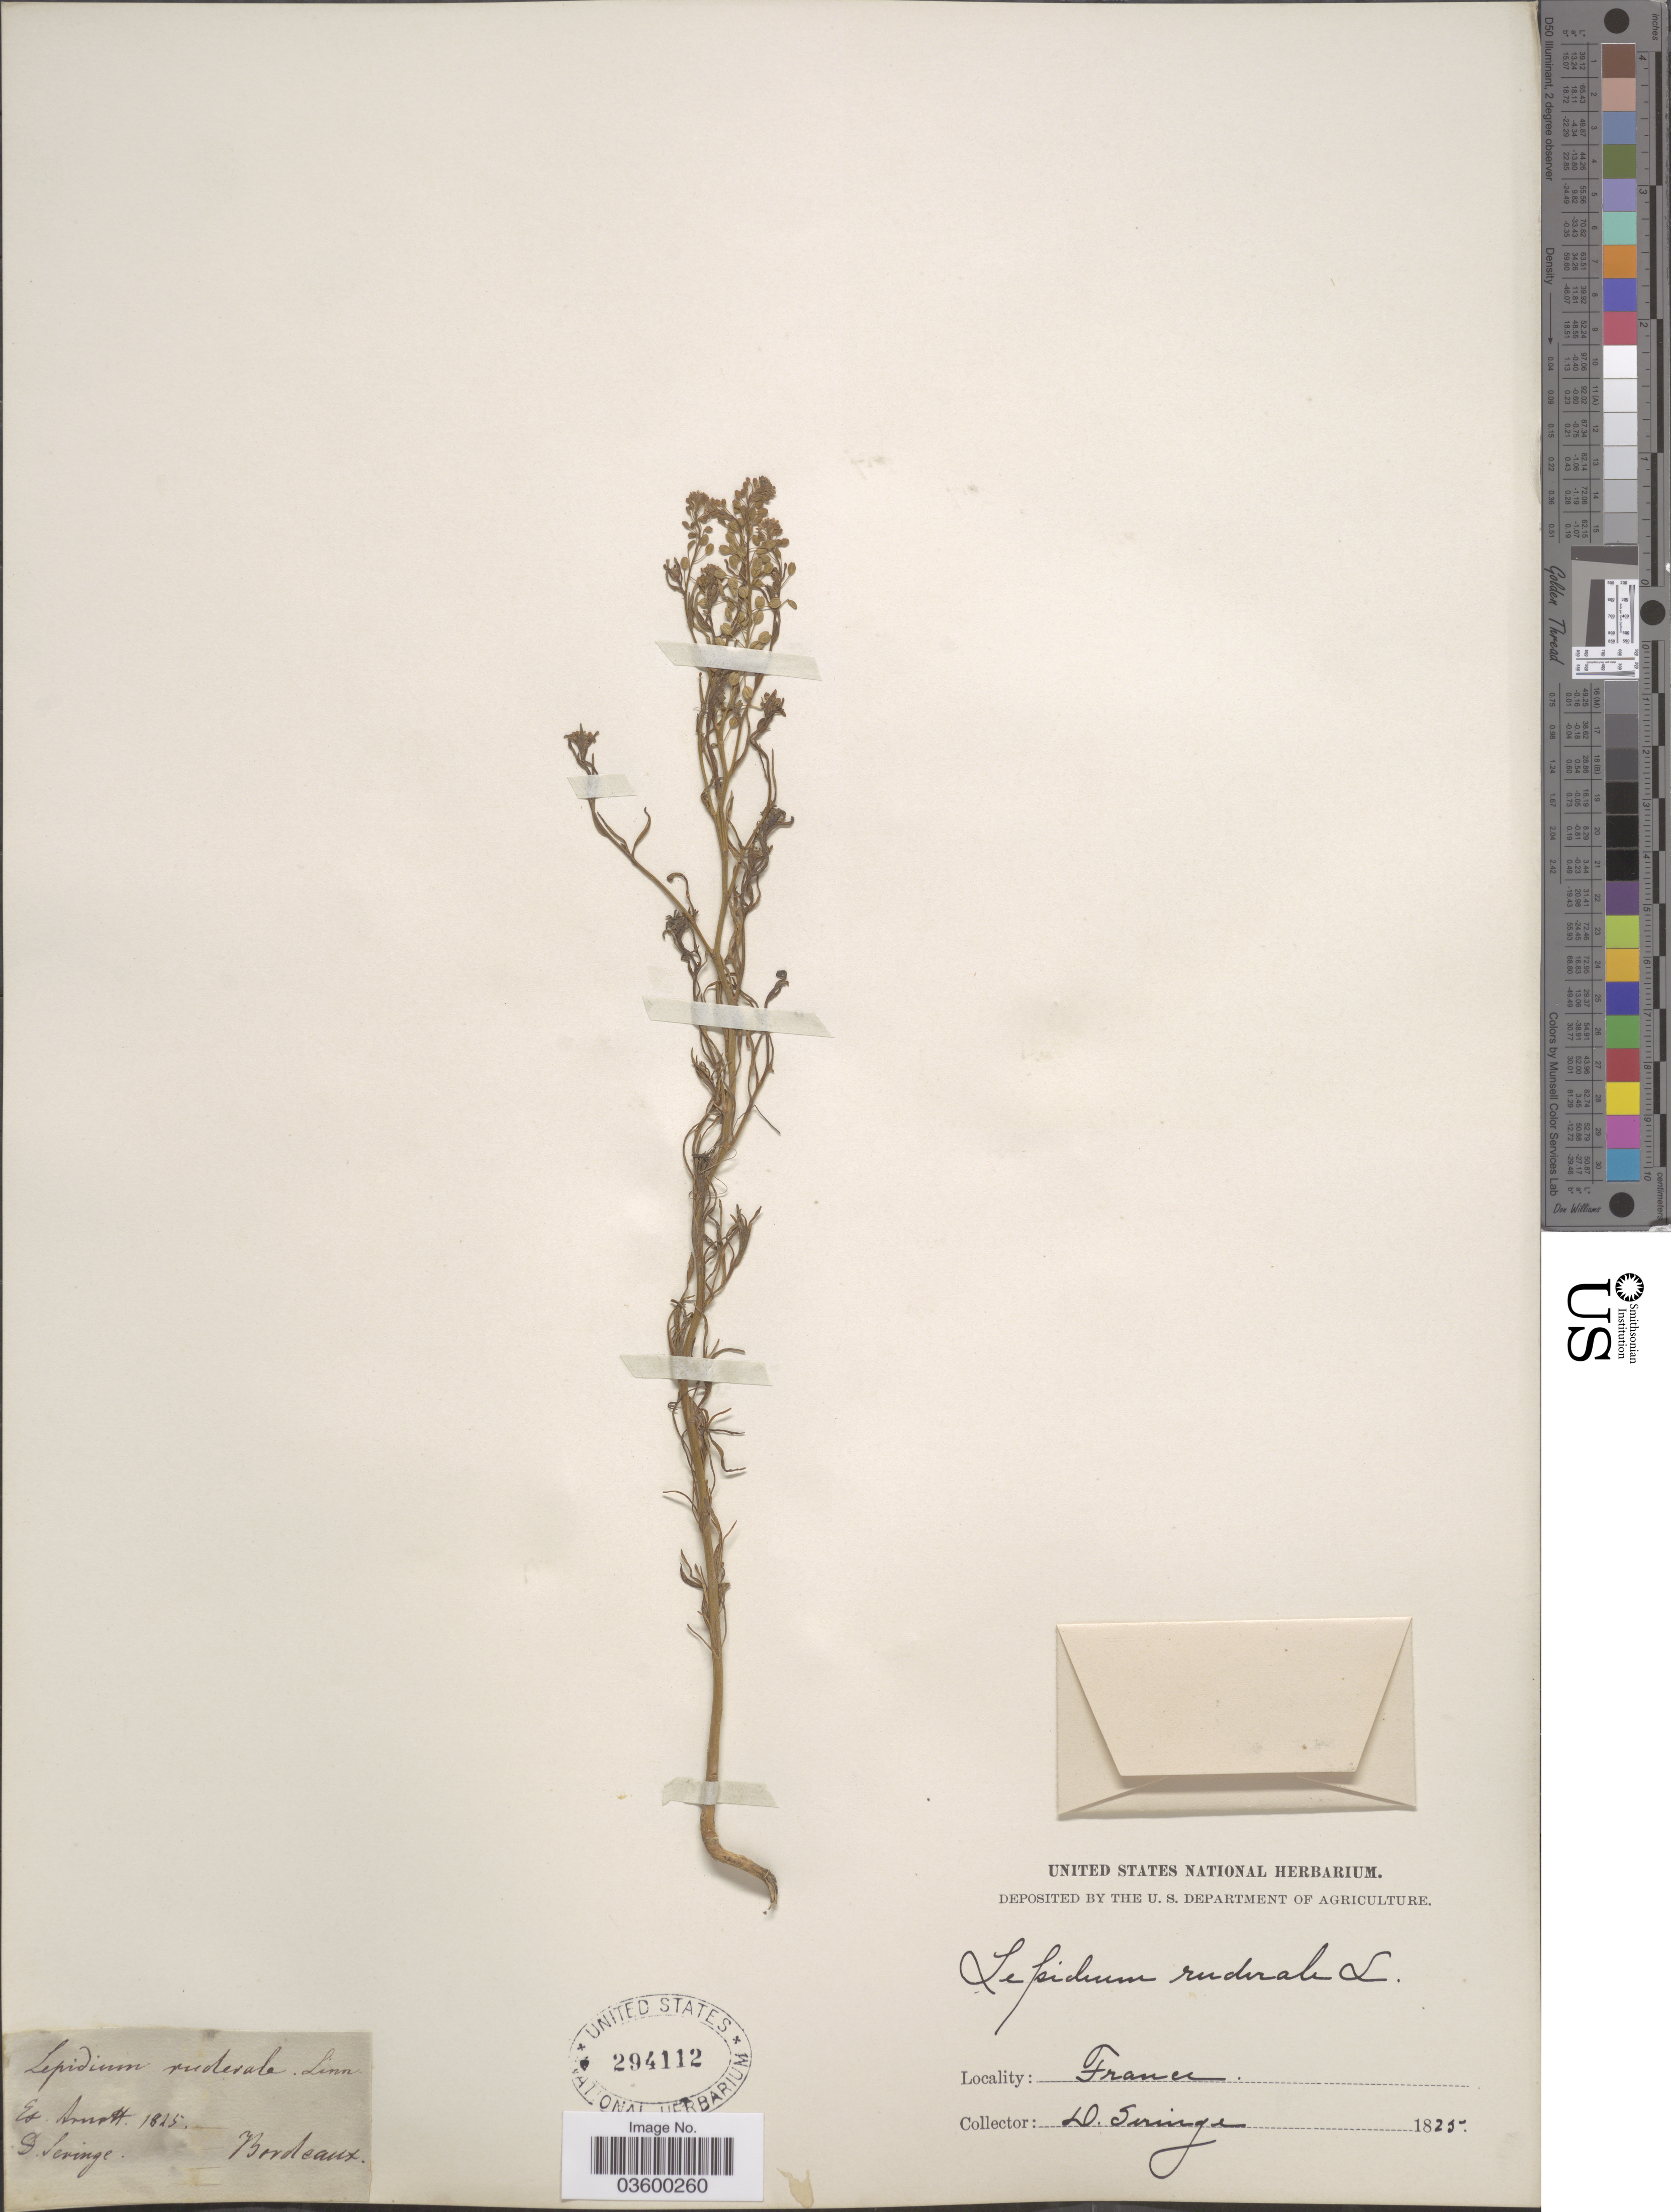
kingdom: Plantae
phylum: Tracheophyta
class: Magnoliopsida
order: Brassicales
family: Brassicaceae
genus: Lepidium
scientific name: Lepidium ruderale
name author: Burm. f.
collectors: D. Seringe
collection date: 1825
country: France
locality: Bordeaux.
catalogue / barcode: US 294112